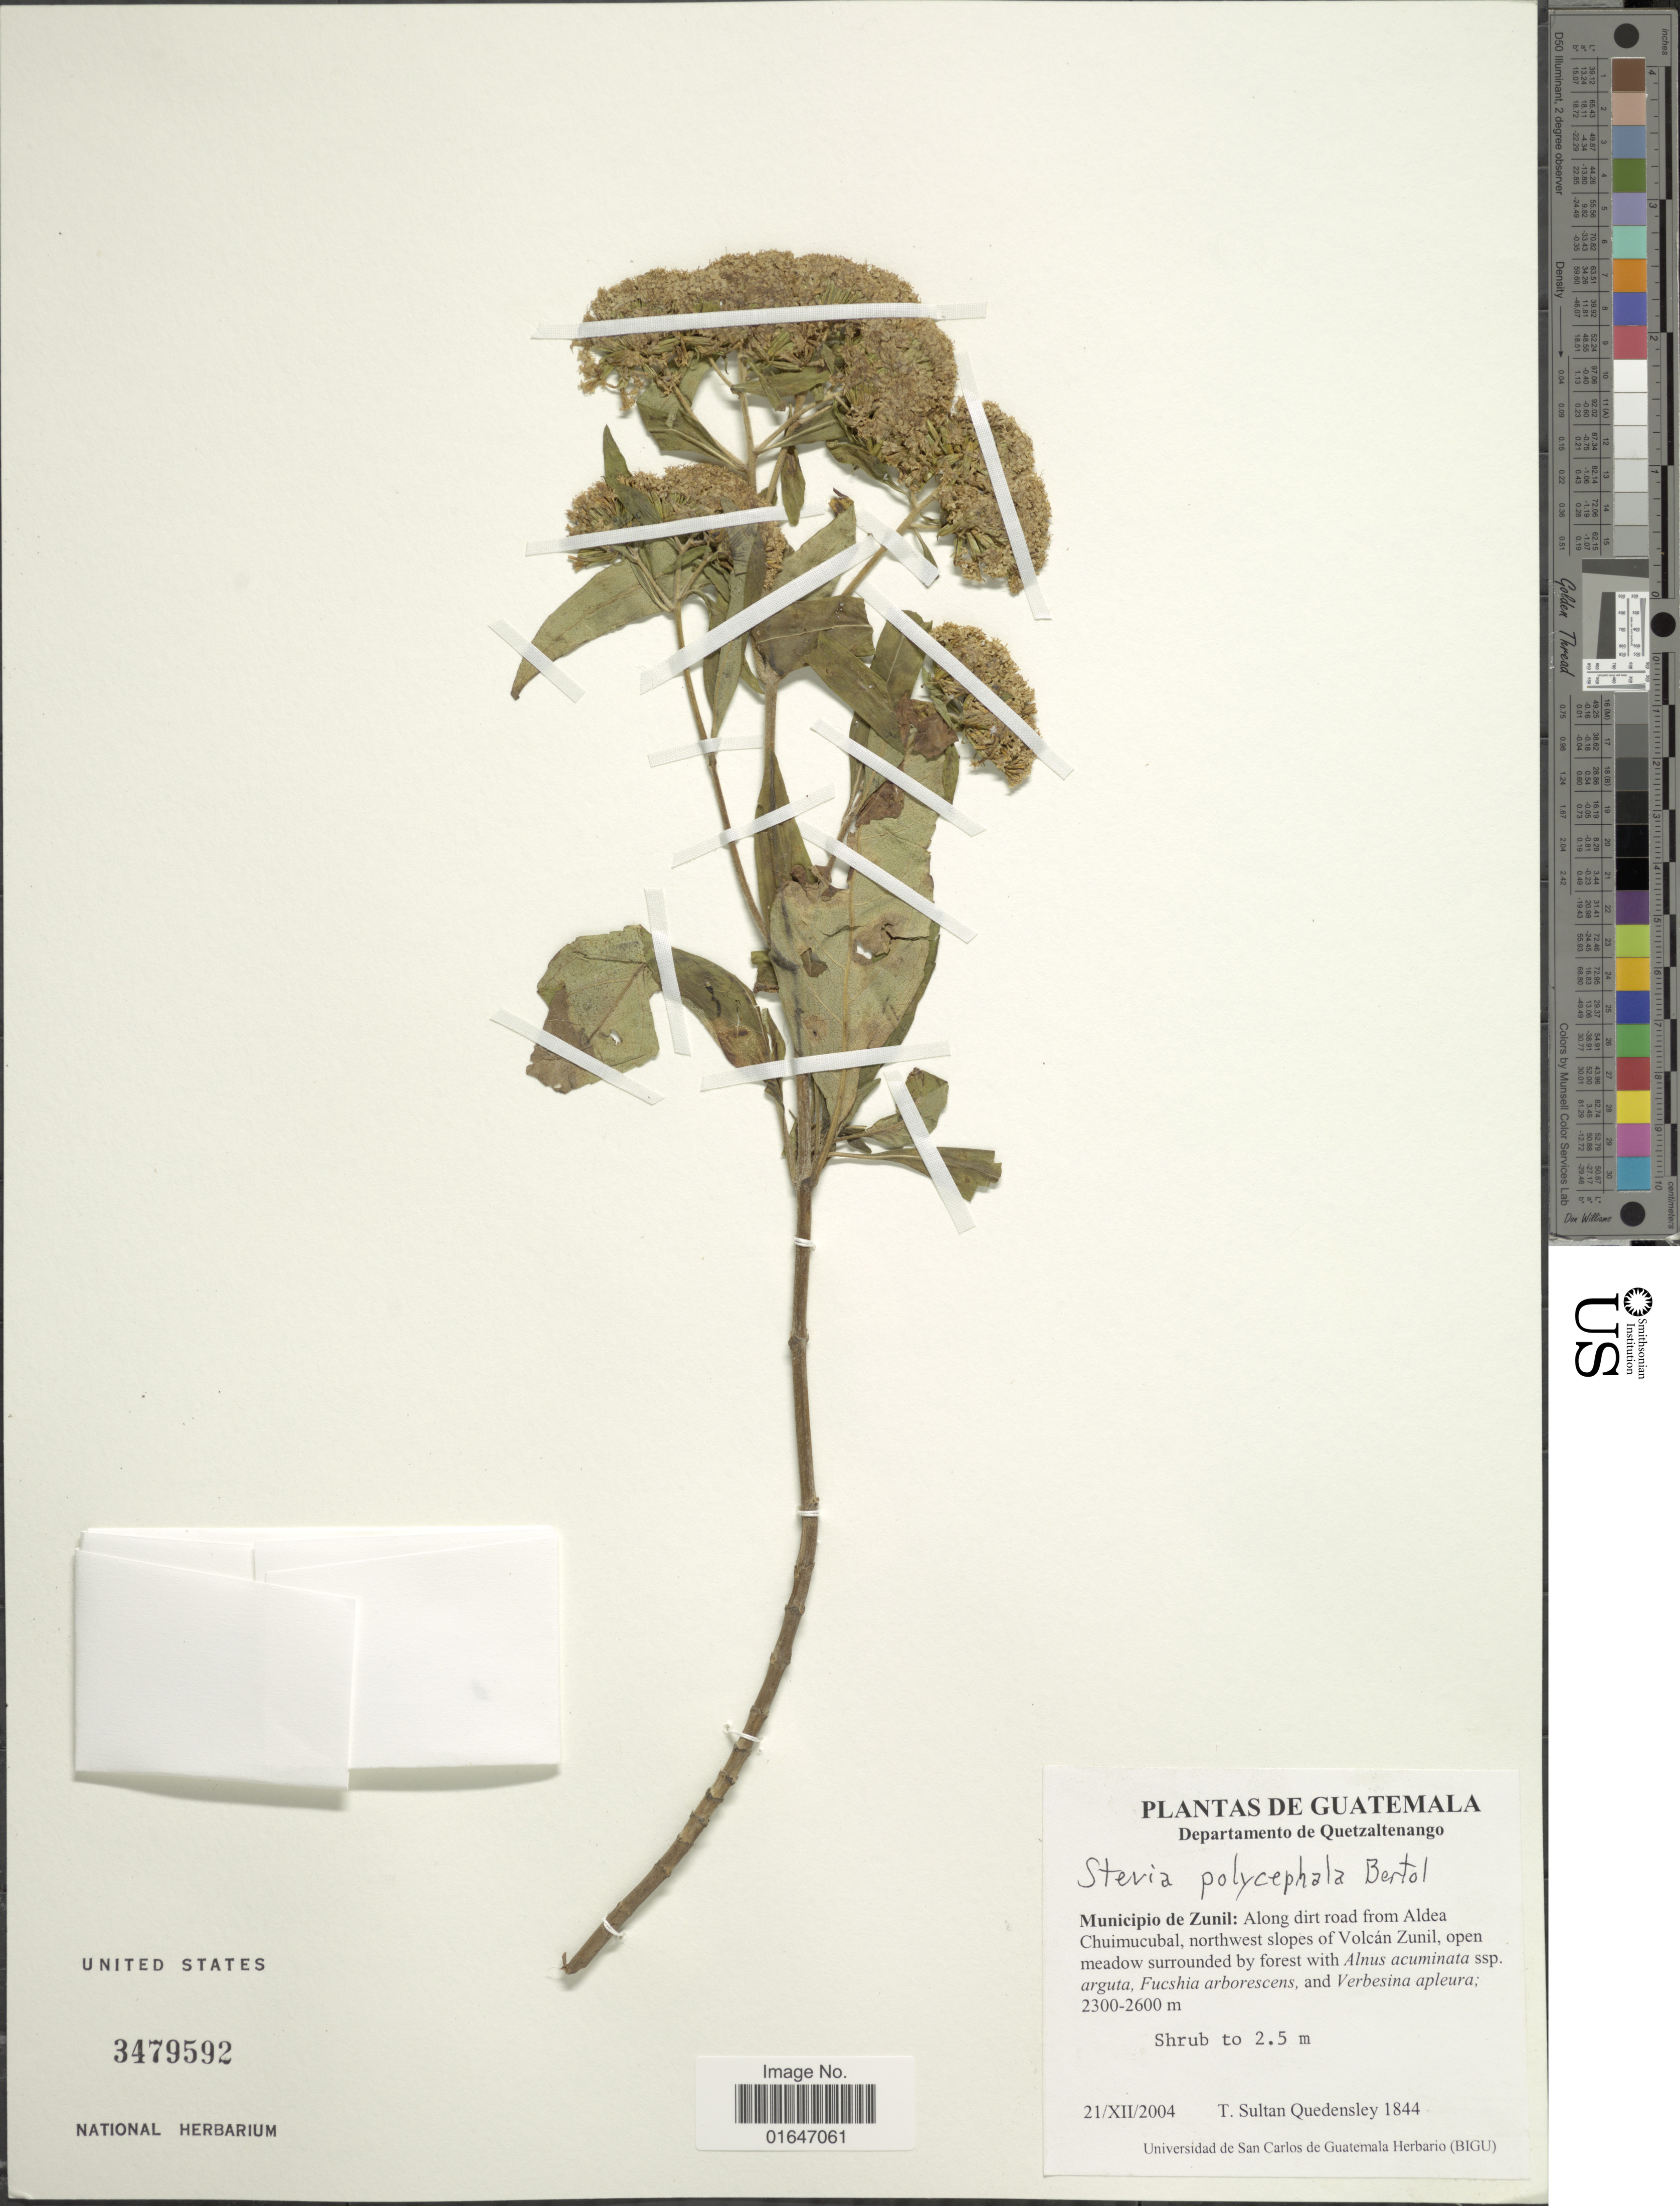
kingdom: Plantae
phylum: Tracheophyta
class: Magnoliopsida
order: Asterales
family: Asteraceae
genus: Stevia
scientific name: Stevia polycephala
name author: Bertoloni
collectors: T. S. Quedensley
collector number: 1844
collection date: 2004-12-21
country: Guatemala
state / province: Quetzaltenango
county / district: Zunil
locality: Municipio de Zunil: along dirt road from Aldea Chuimucubal, northwest slopes of Volcán Zunil.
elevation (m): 2300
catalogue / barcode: US 2479592